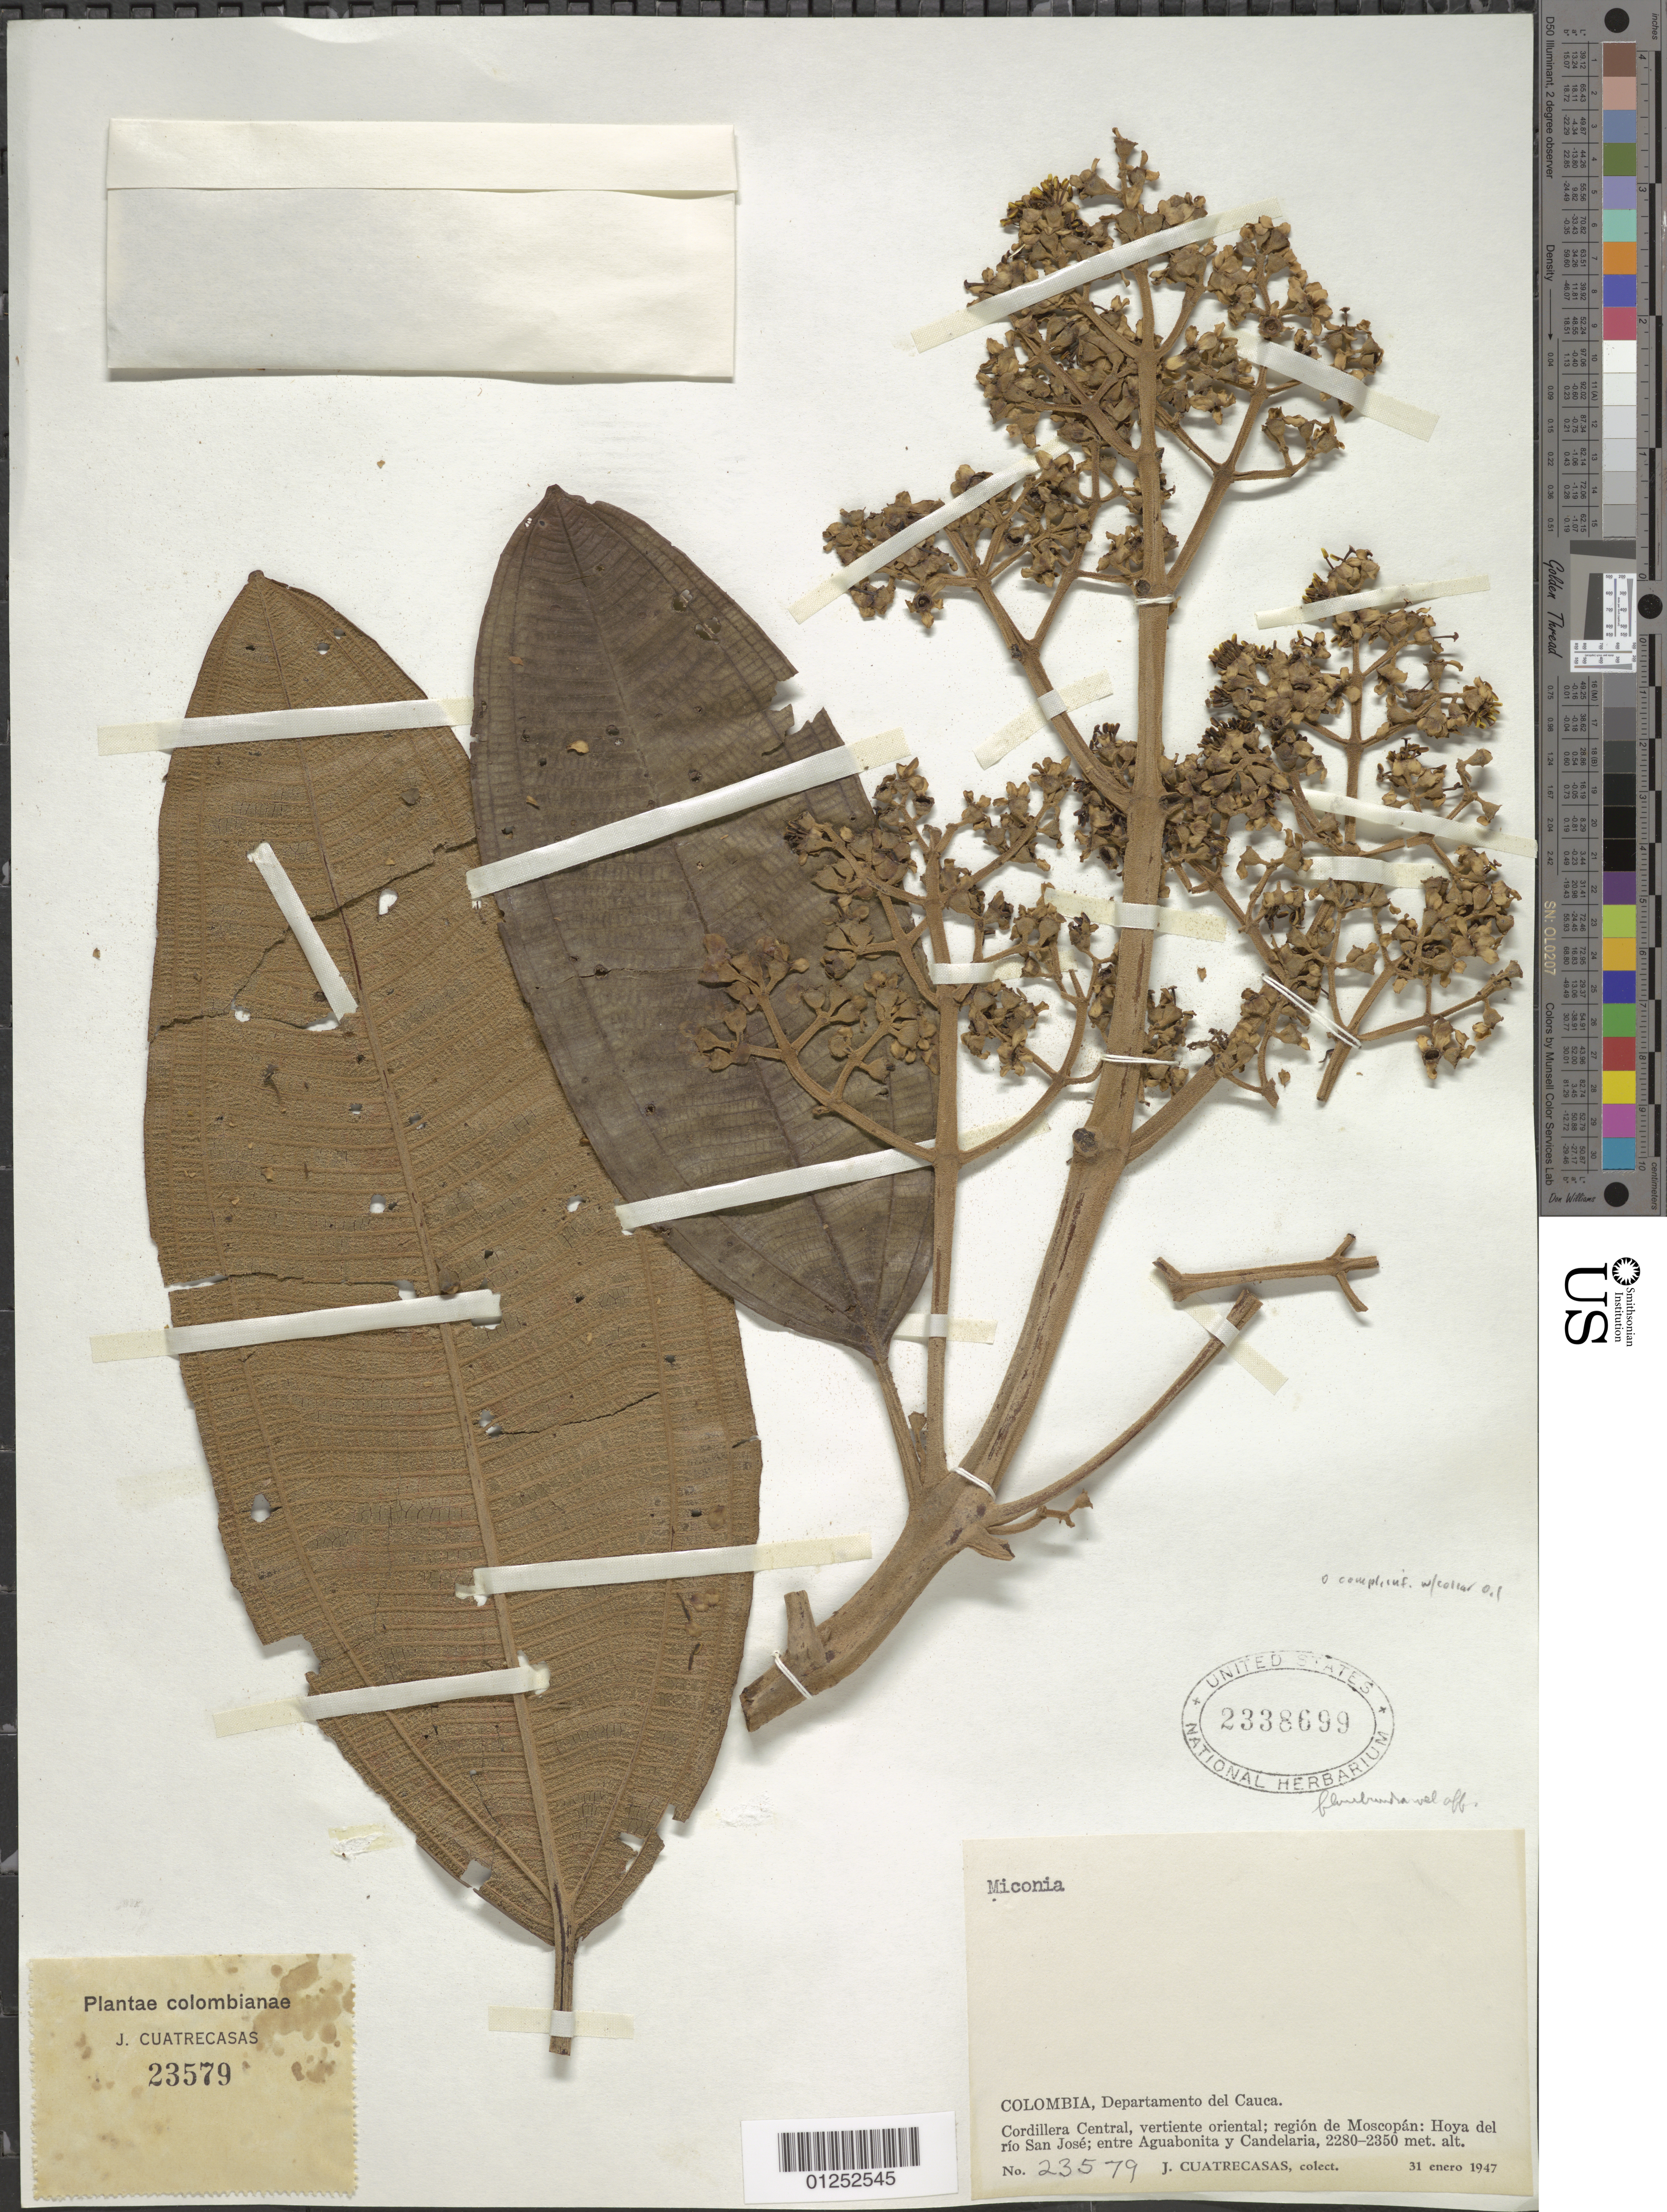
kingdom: Plantae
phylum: Tracheophyta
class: Magnoliopsida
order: Myrtales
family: Melastomataceae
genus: Miconia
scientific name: Miconia floribunda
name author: (Bonpl.) DC.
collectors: J. Cuatrecasas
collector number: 23579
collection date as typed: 31 Jan 1947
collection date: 1947-01-31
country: Colombia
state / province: Cauca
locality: Cordillera Central, eastern slope, region of Moscopan, valley of Rio San Jose, between Aguabonita and Candelaria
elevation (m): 2280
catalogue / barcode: US 2338699